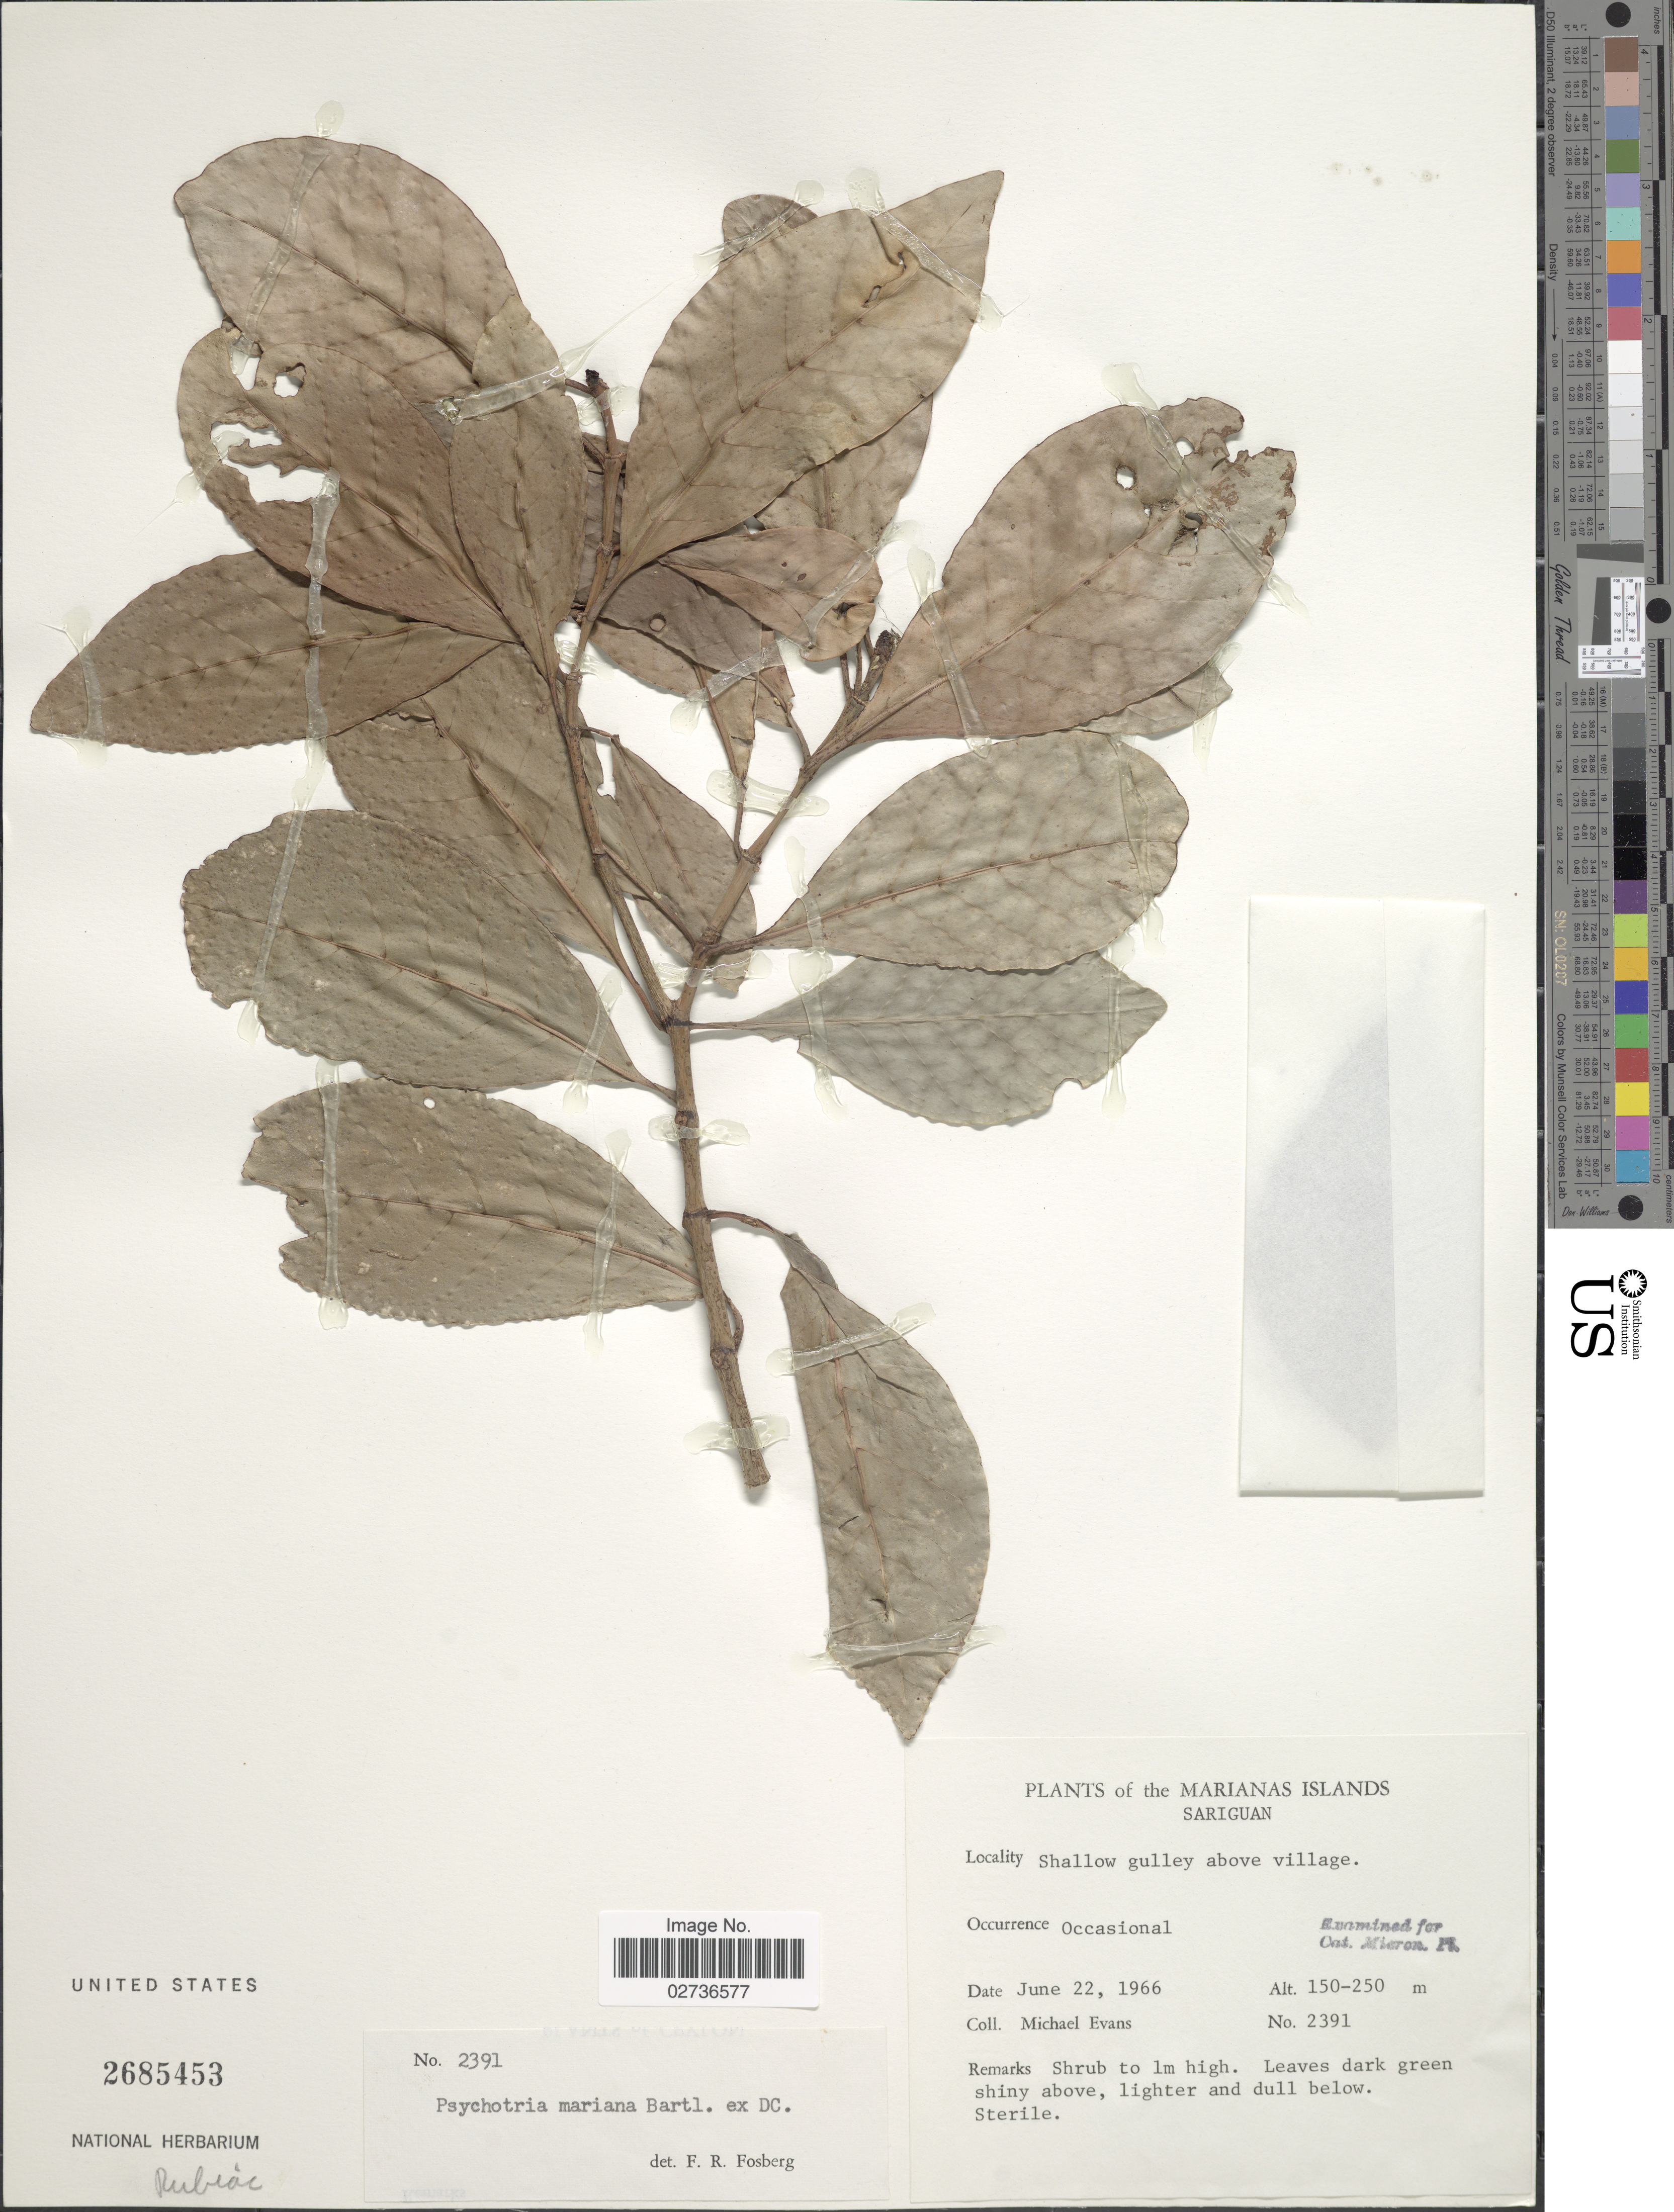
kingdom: Plantae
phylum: Tracheophyta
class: Magnoliopsida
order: Gentianales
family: Rubiaceae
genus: Psychotria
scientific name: Psychotria mariana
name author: Bartl. ex DC.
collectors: M. Evans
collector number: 2391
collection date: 1966-06-22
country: Northern Mariana Islands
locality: The Marianas Islands, Sariguan, Shallow gulley above village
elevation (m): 150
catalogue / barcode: US 2685453